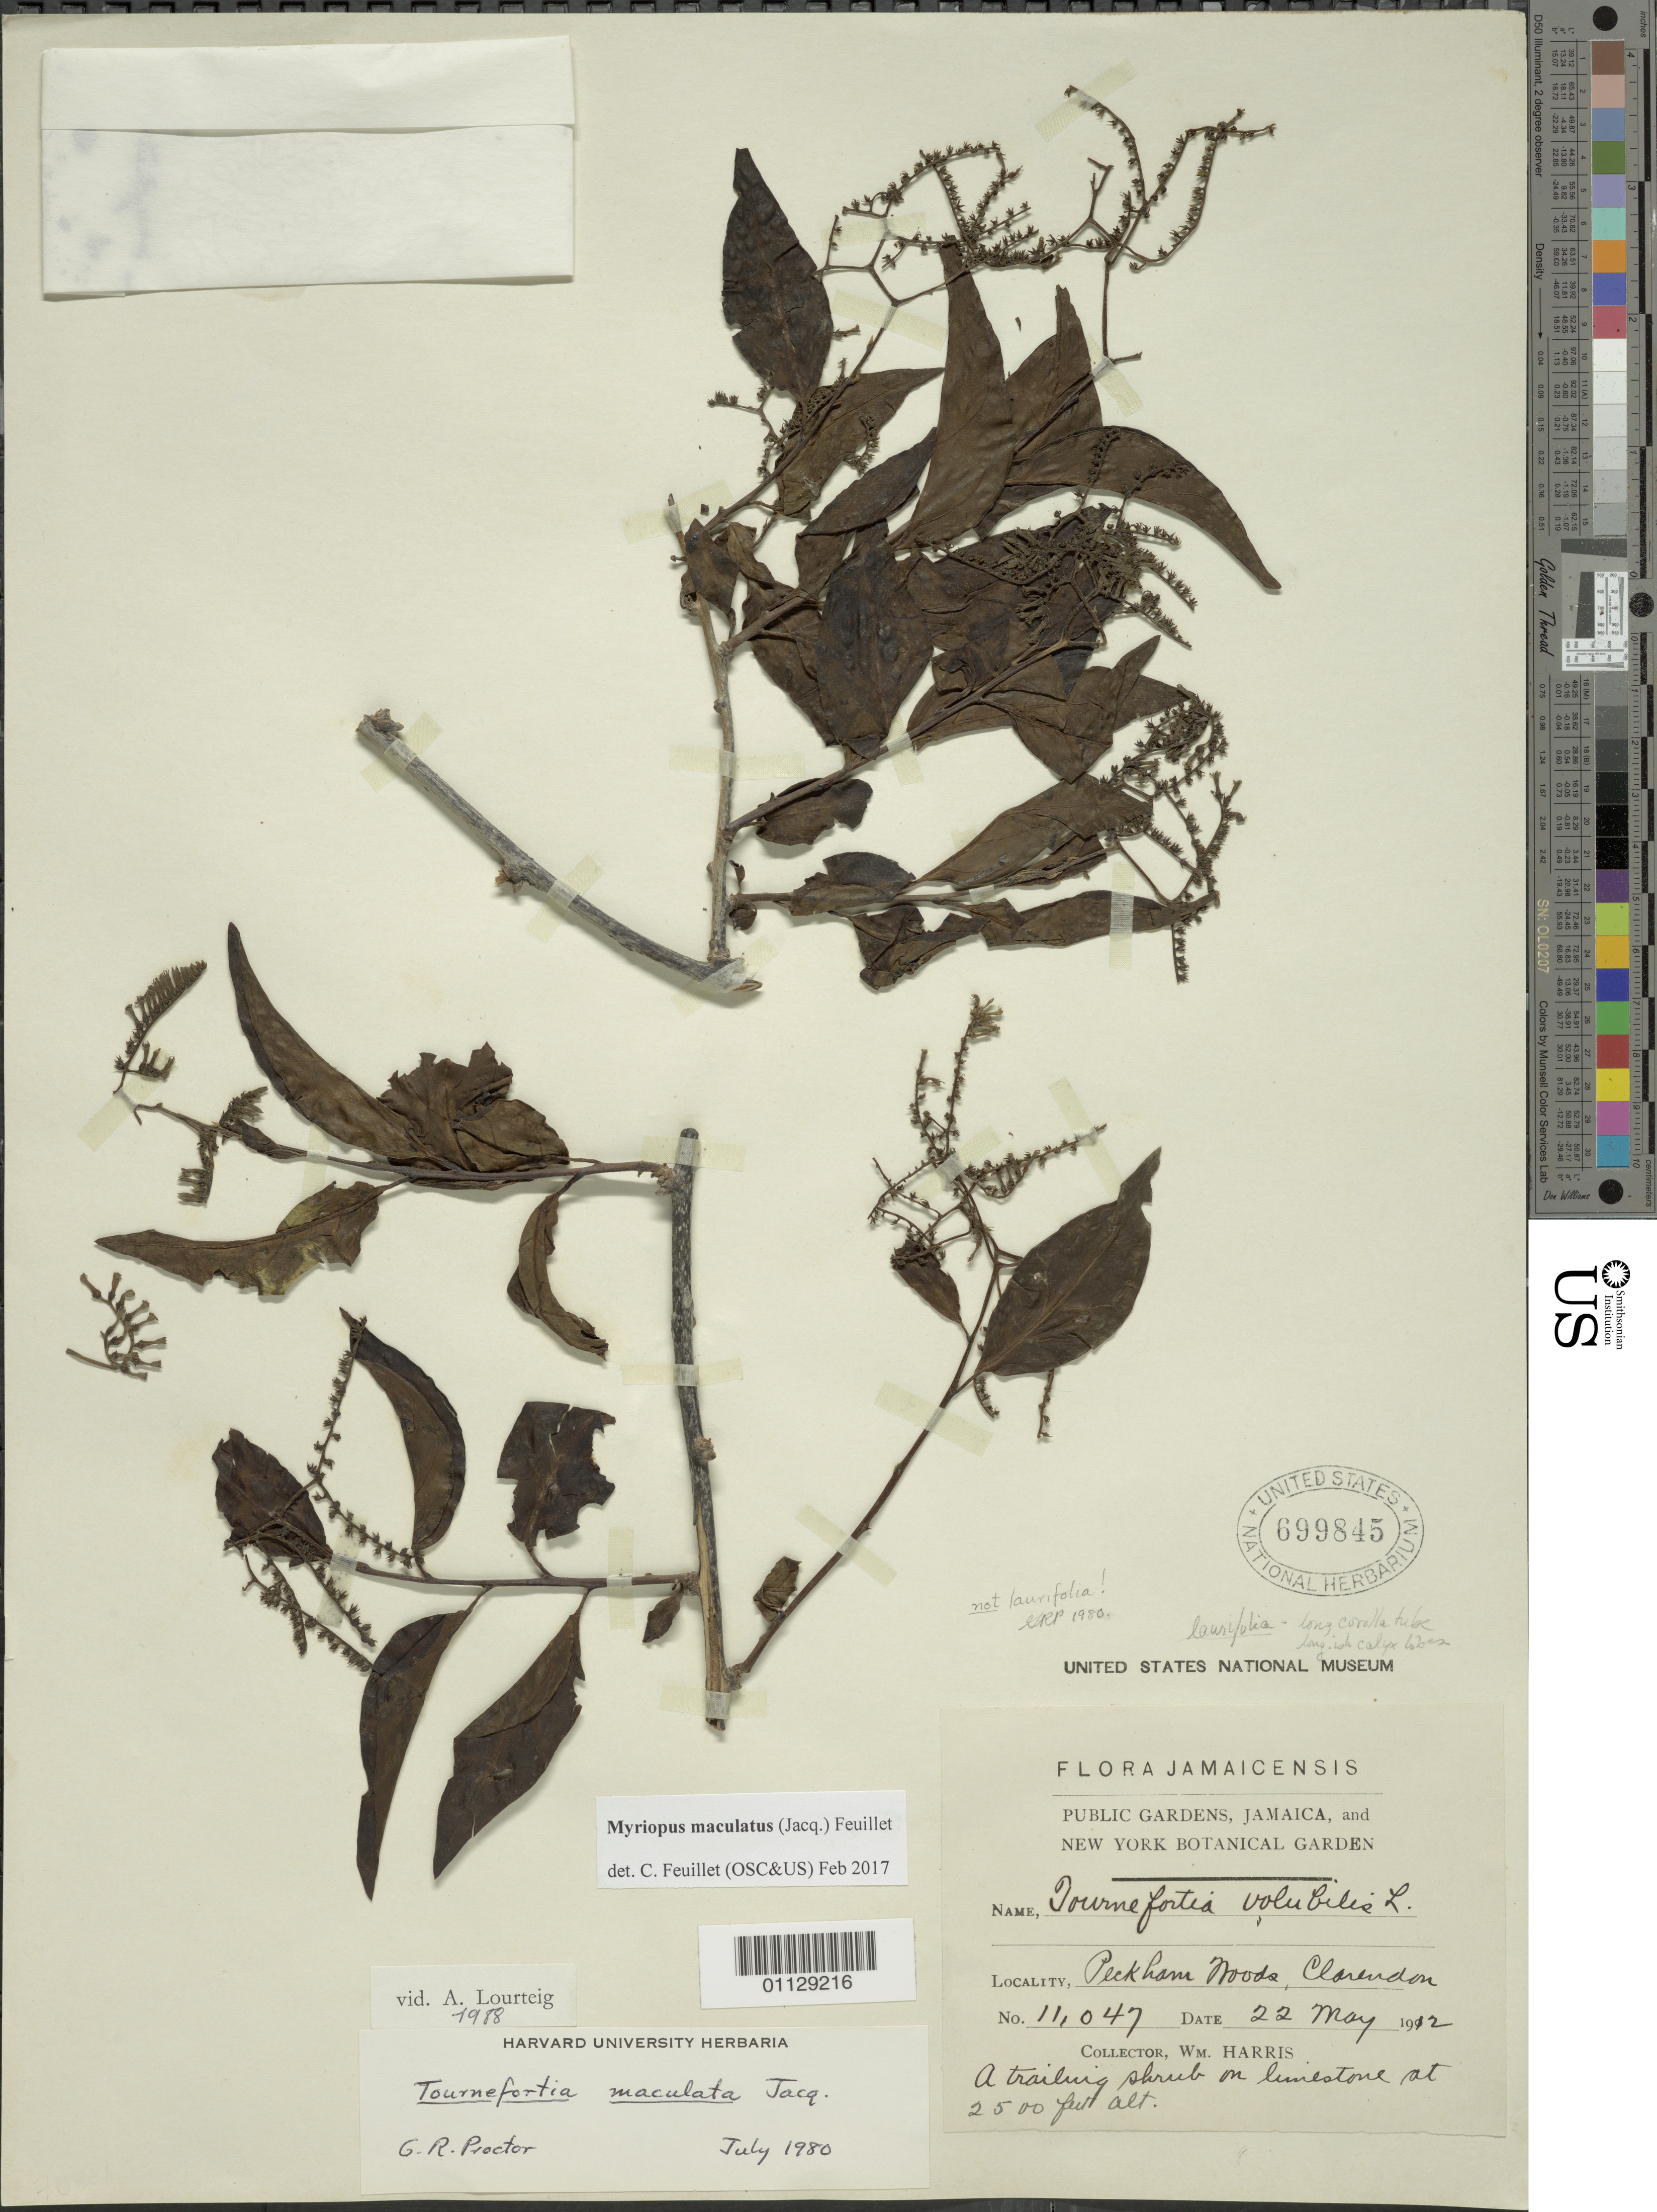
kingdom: Plantae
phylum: Tracheophyta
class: Magnoliopsida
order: Boraginales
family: Heliotropiaceae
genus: Myriopus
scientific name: Myriopus maculatus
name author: (Jacq.) Feuillet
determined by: Feuillet, C.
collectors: W. Harris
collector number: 11047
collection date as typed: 22 May 1912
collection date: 1912-05-22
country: Jamaica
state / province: Clarendon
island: Jamaica I.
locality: Peckham Woods, Clarendon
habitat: On limestone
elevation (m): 762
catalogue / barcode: US 699845